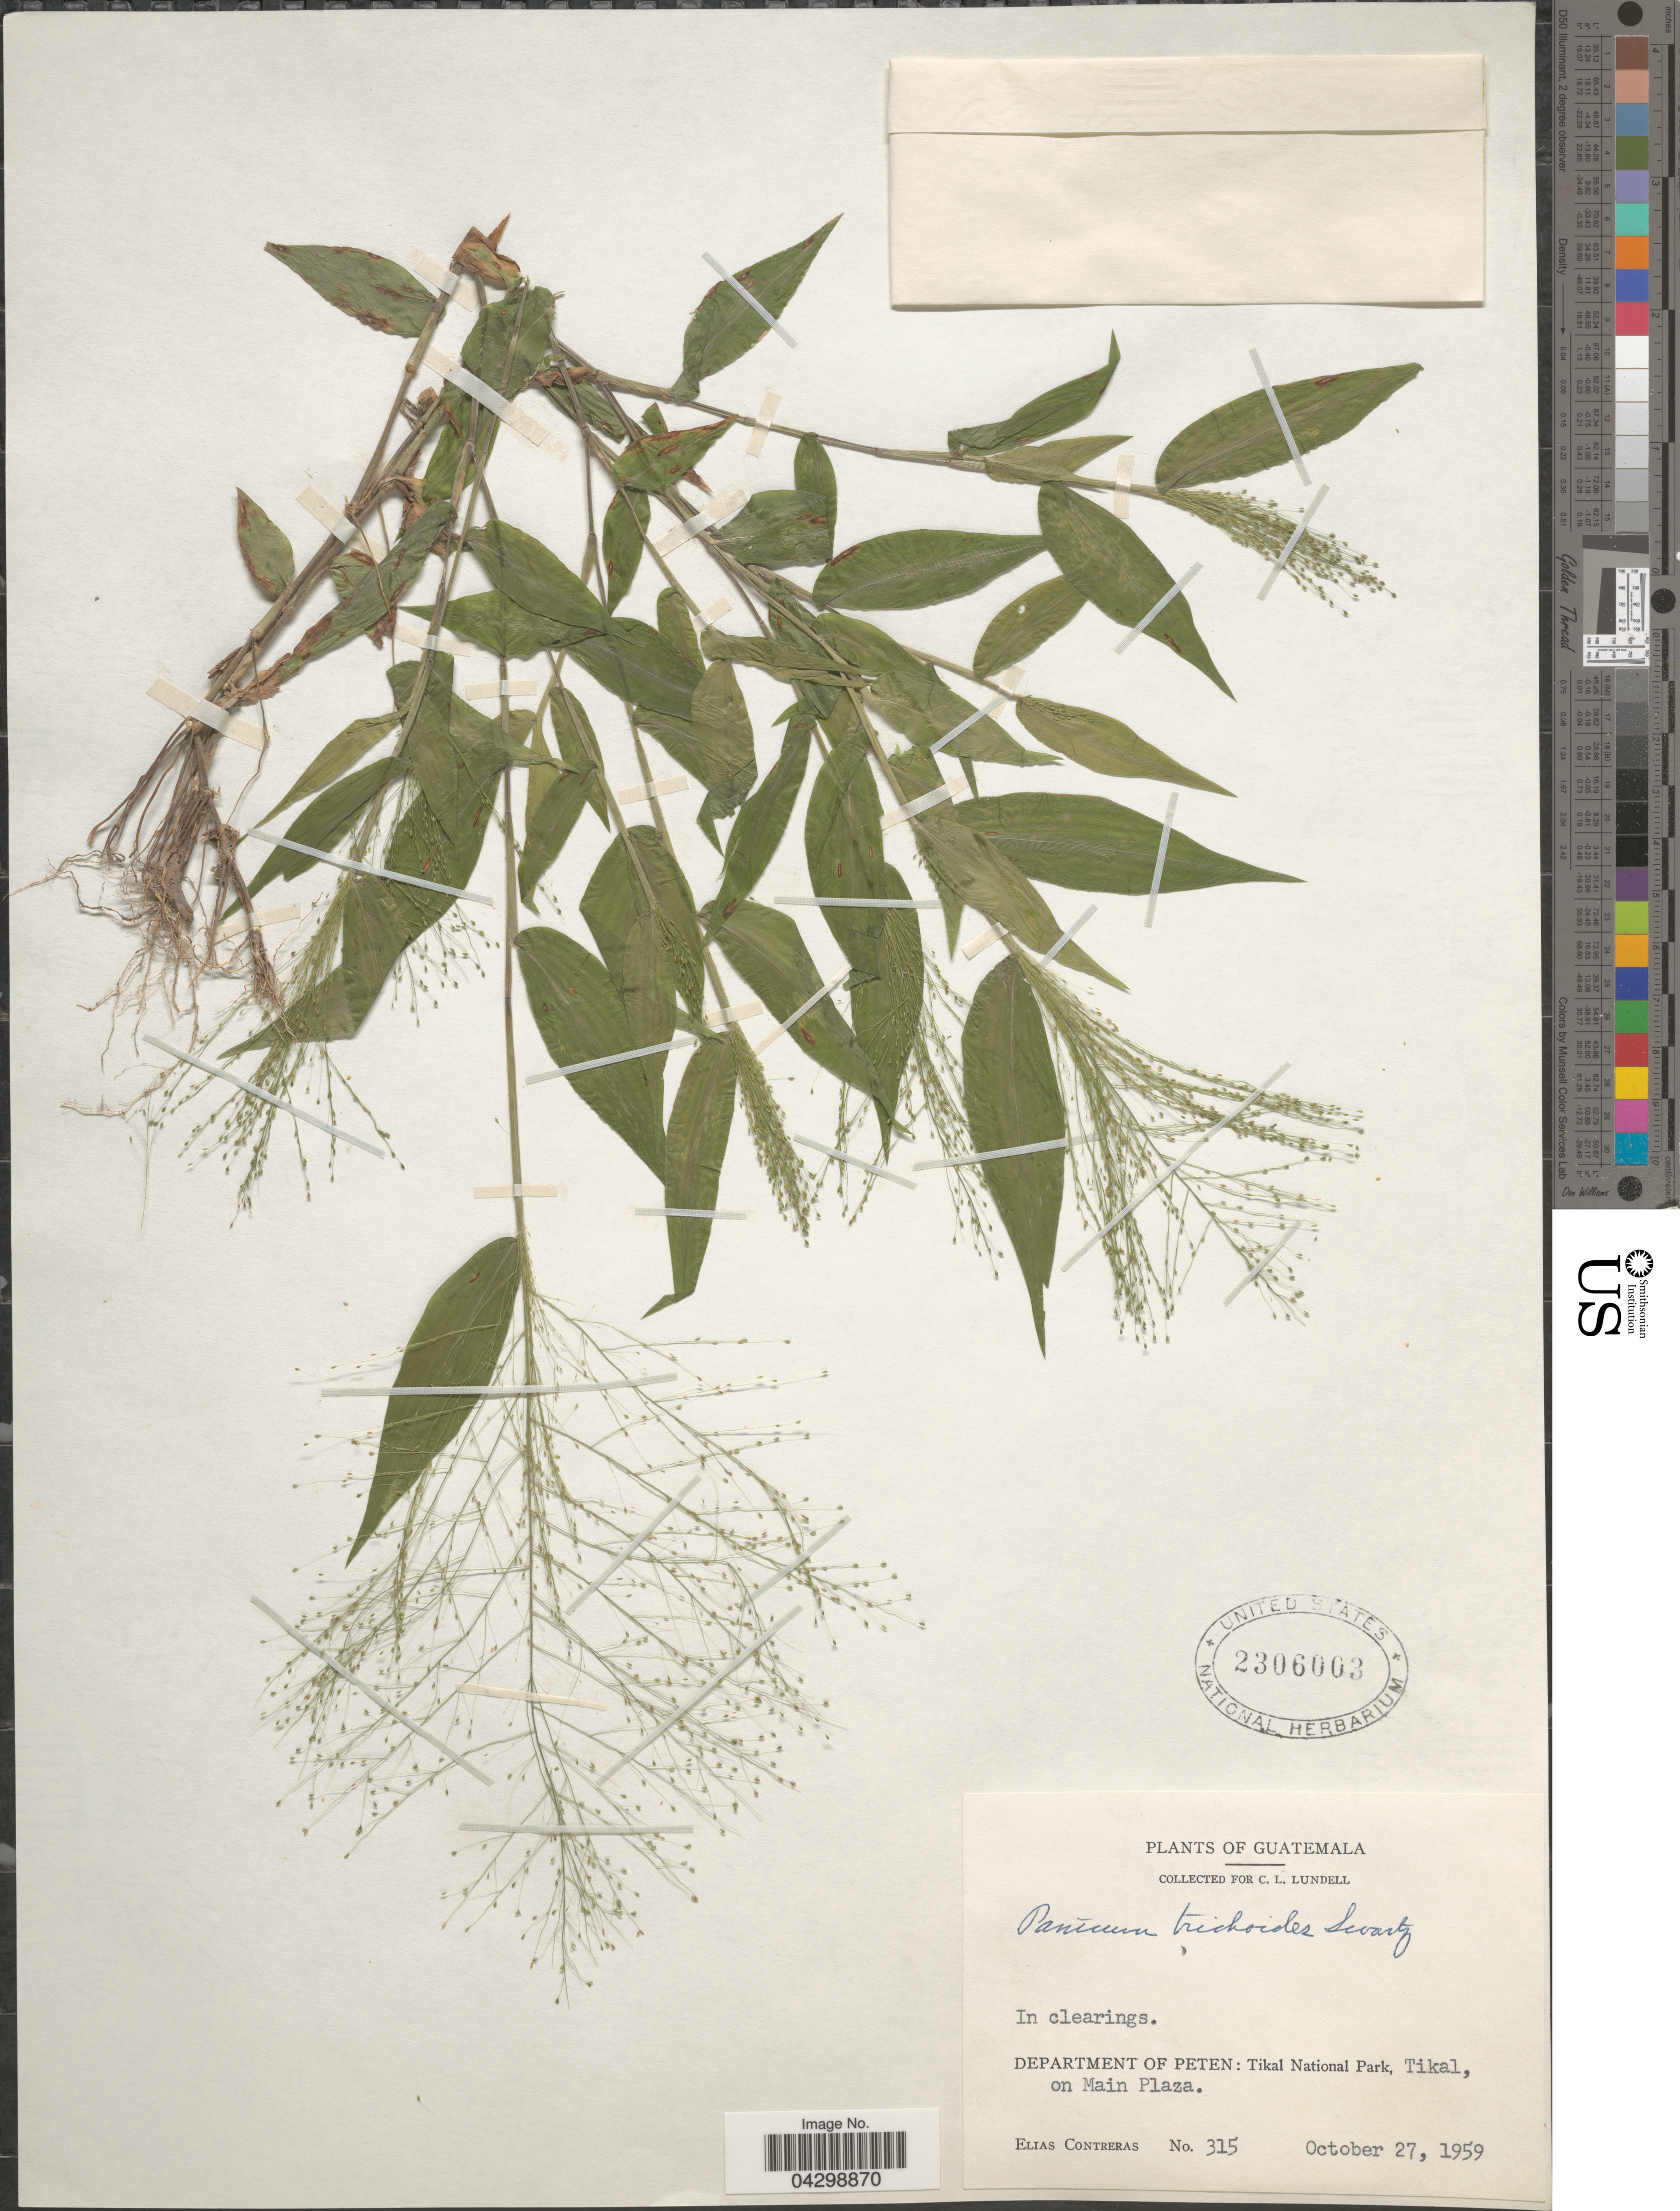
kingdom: Plantae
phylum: Tracheophyta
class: Liliopsida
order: Poales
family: Poaceae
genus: Panicum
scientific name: Panicum trichoides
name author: Sw.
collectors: E. Contreras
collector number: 315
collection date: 1959-10-27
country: Guatemala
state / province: El Peten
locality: In clearings. Department of Peten: Tikal National Park, Tikal, on Main Plaza.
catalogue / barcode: US 2306003